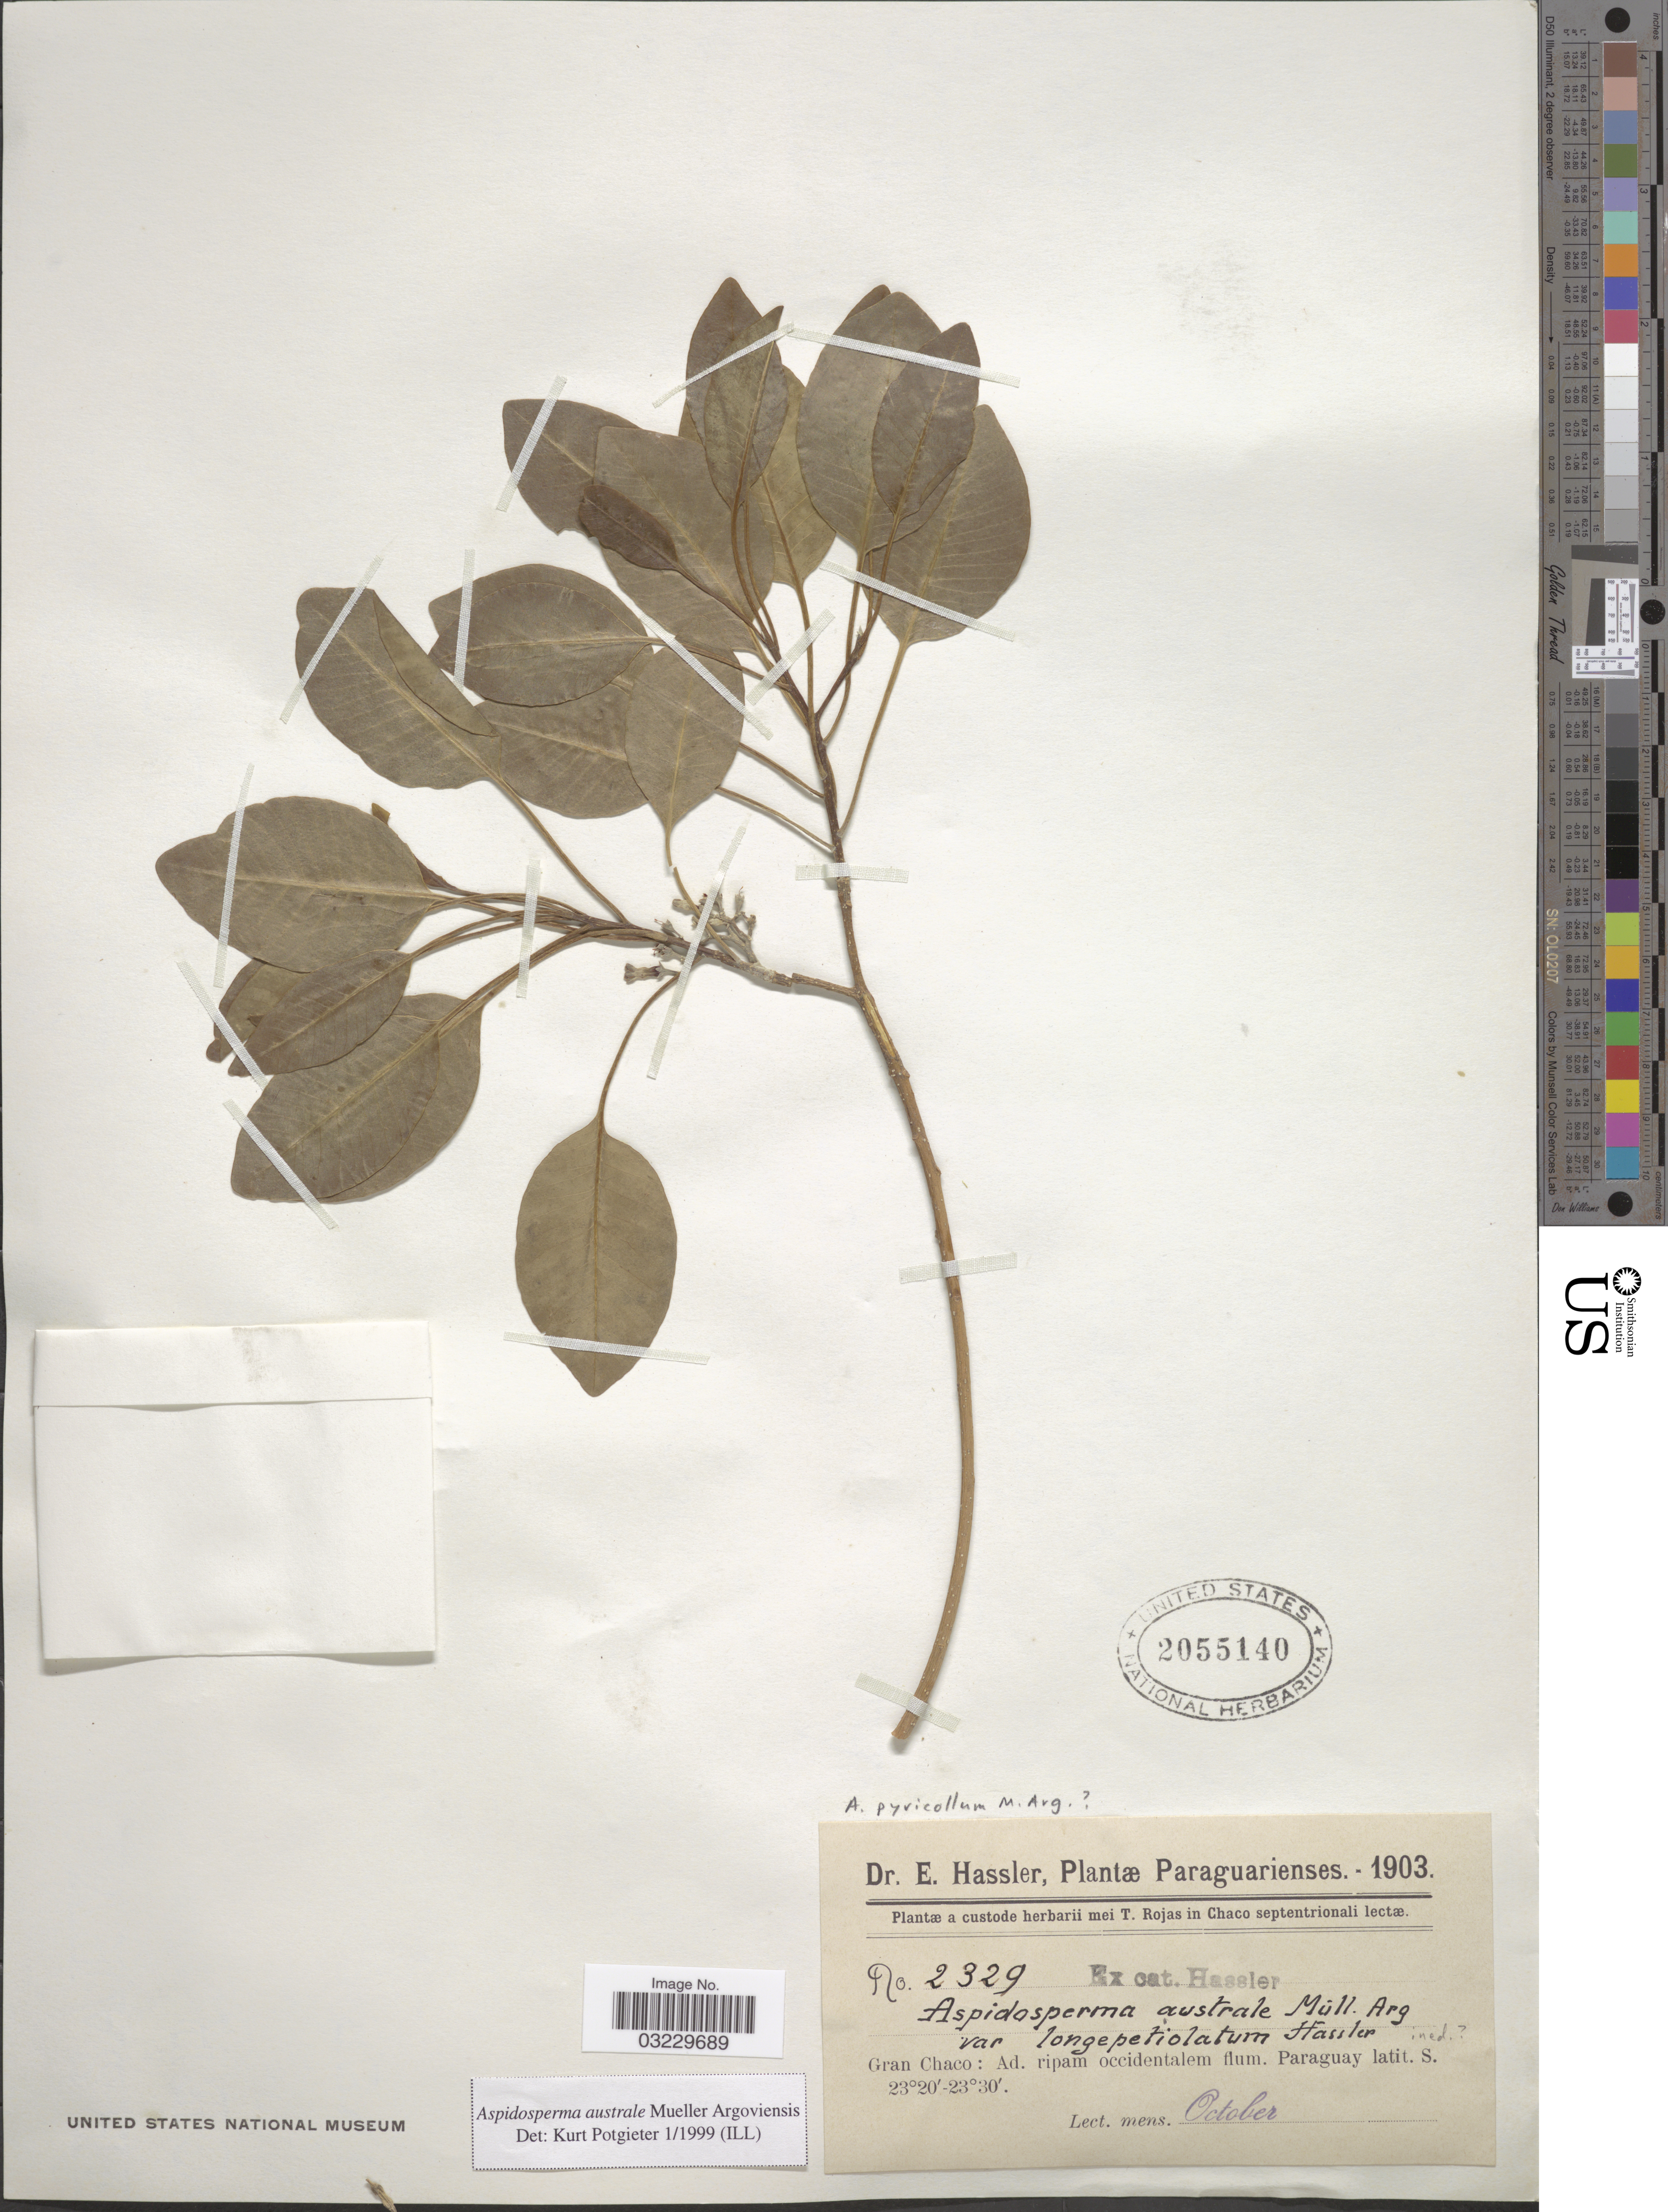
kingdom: Plantae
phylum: Tracheophyta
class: Magnoliopsida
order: Gentianales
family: Apocynaceae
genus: Aspidosperma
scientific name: Aspidosperma australe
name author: Müll. Arg.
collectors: E. Hassler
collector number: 2329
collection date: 1903-10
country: Paraguay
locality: Gran Chaco: Ad. ripam occidentalem flum. Paraguay.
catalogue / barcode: US 2055140